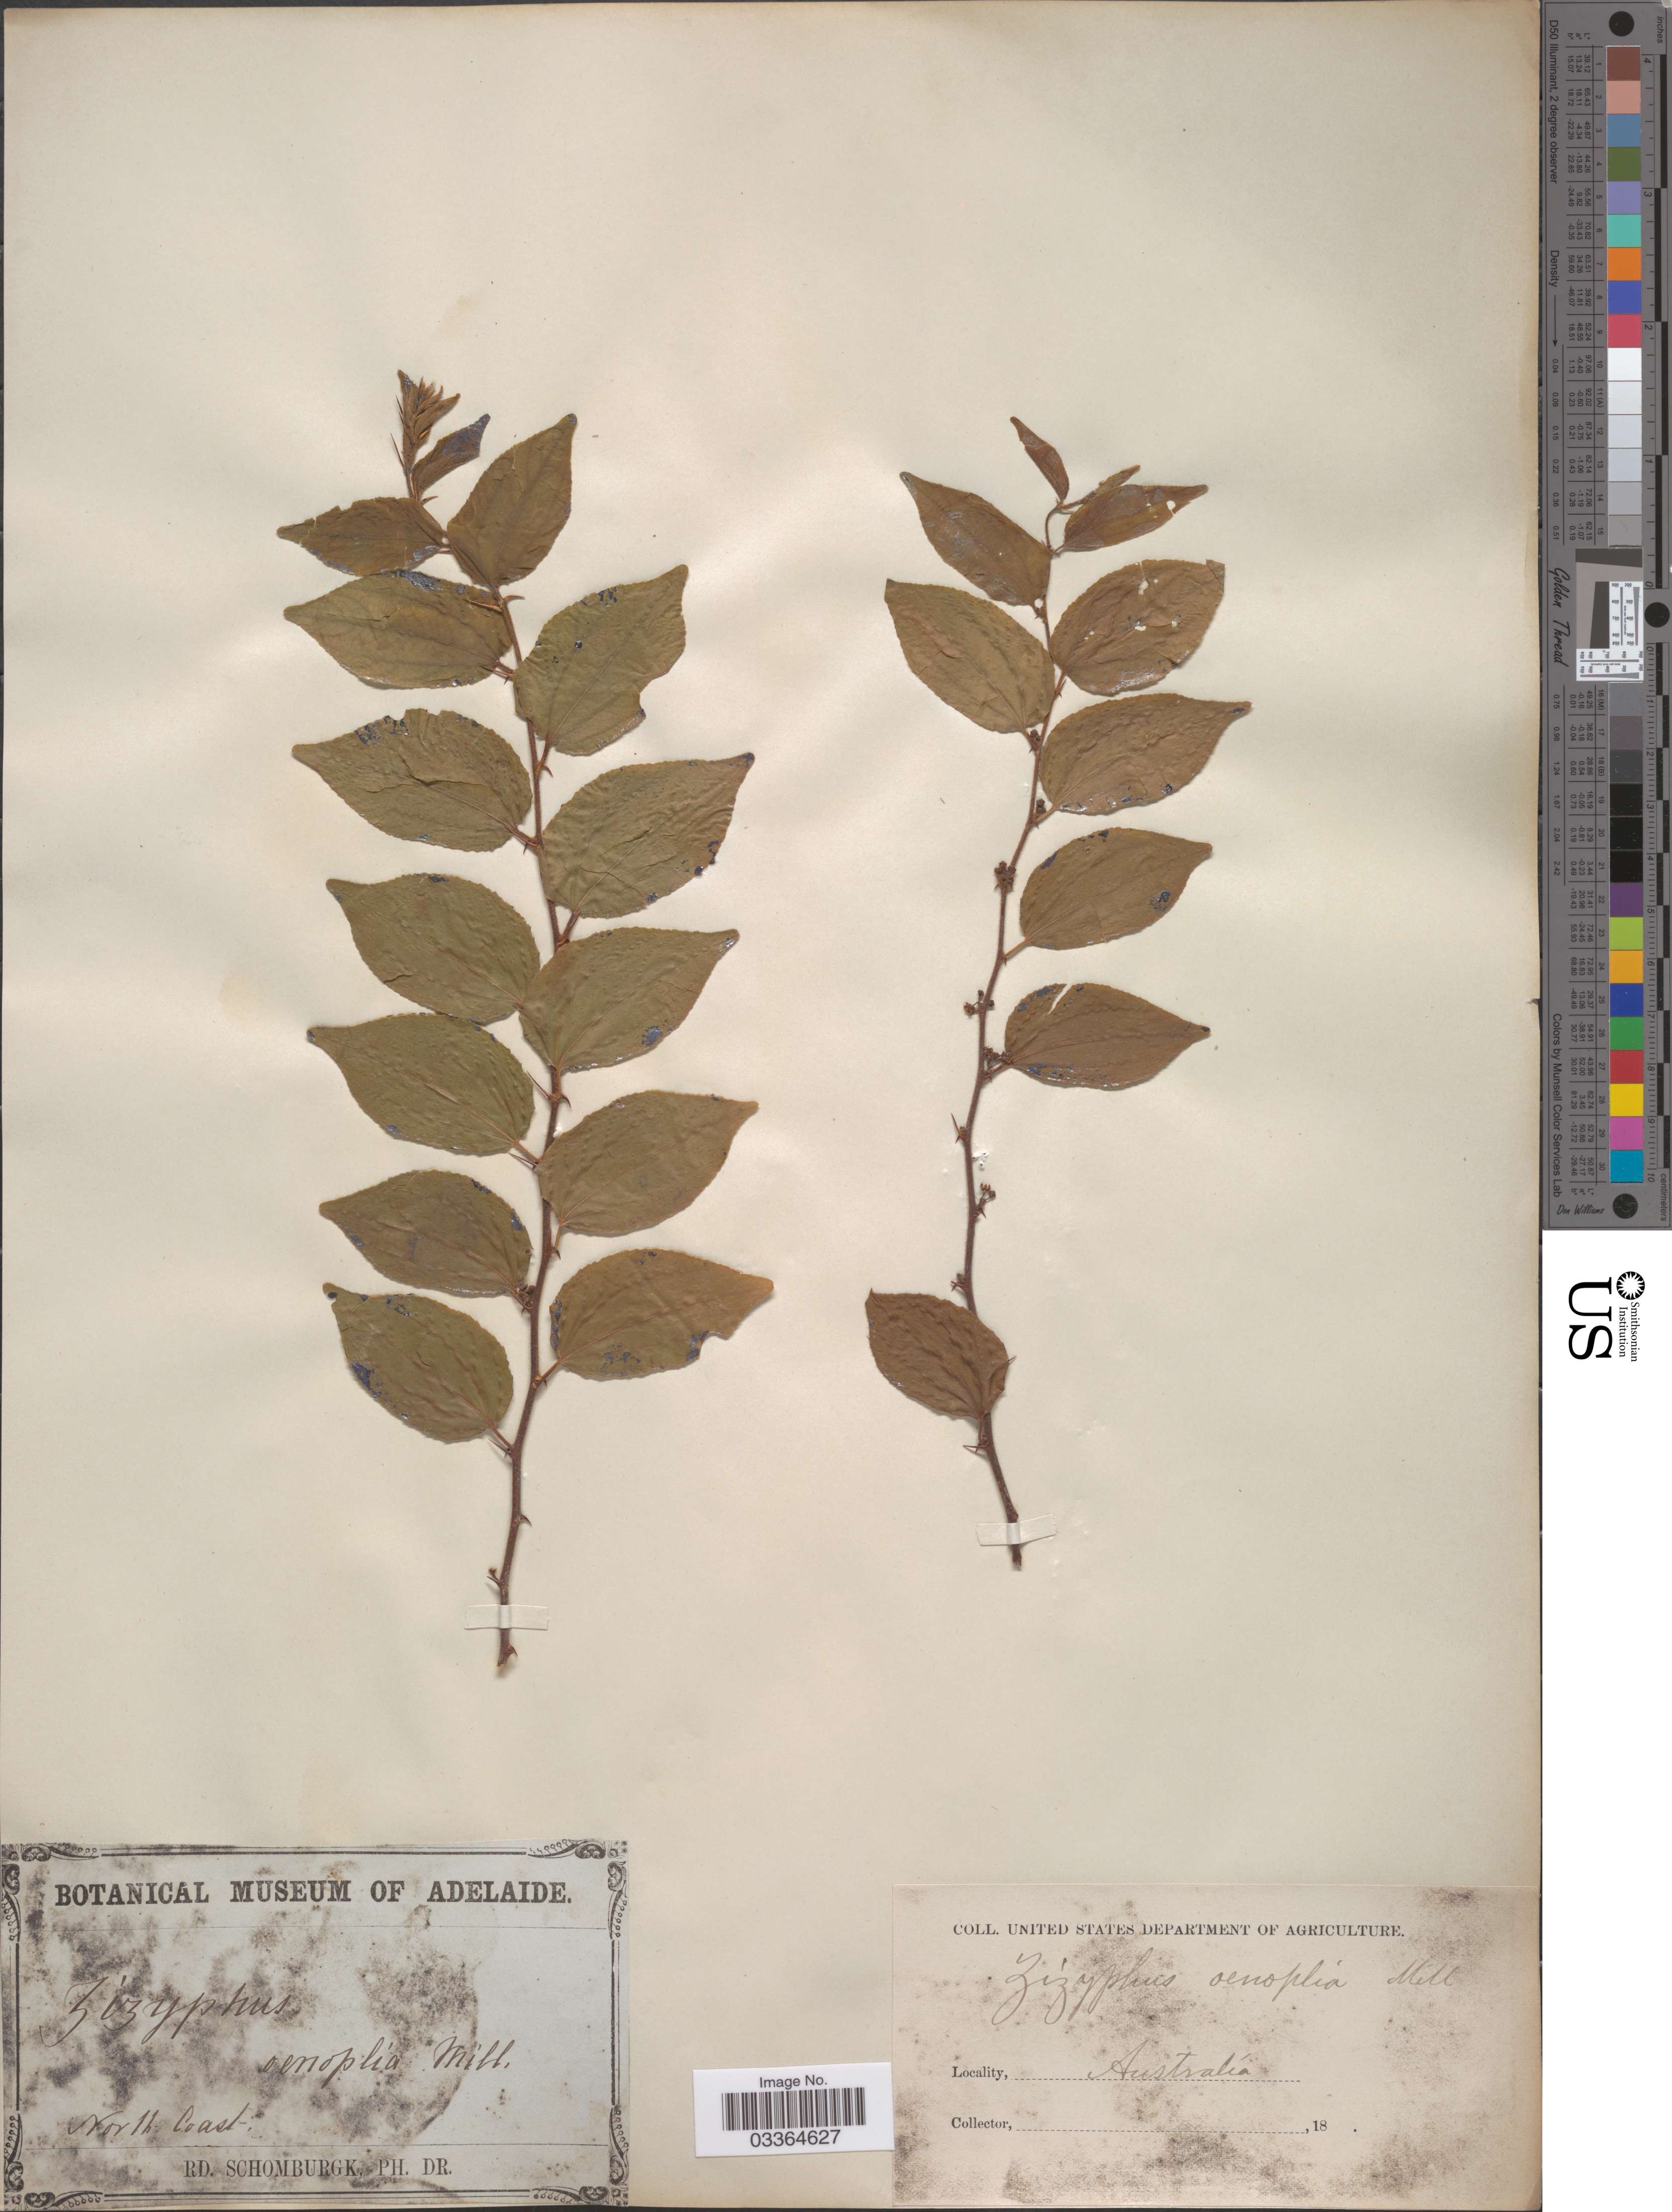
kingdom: Plantae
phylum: Tracheophyta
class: Magnoliopsida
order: Rosales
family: Rhamnaceae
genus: Ziziphus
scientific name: Ziziphus oenopolia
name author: (L.) Mill.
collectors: M. R. Schomburgk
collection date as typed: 18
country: Australia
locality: North Coast.